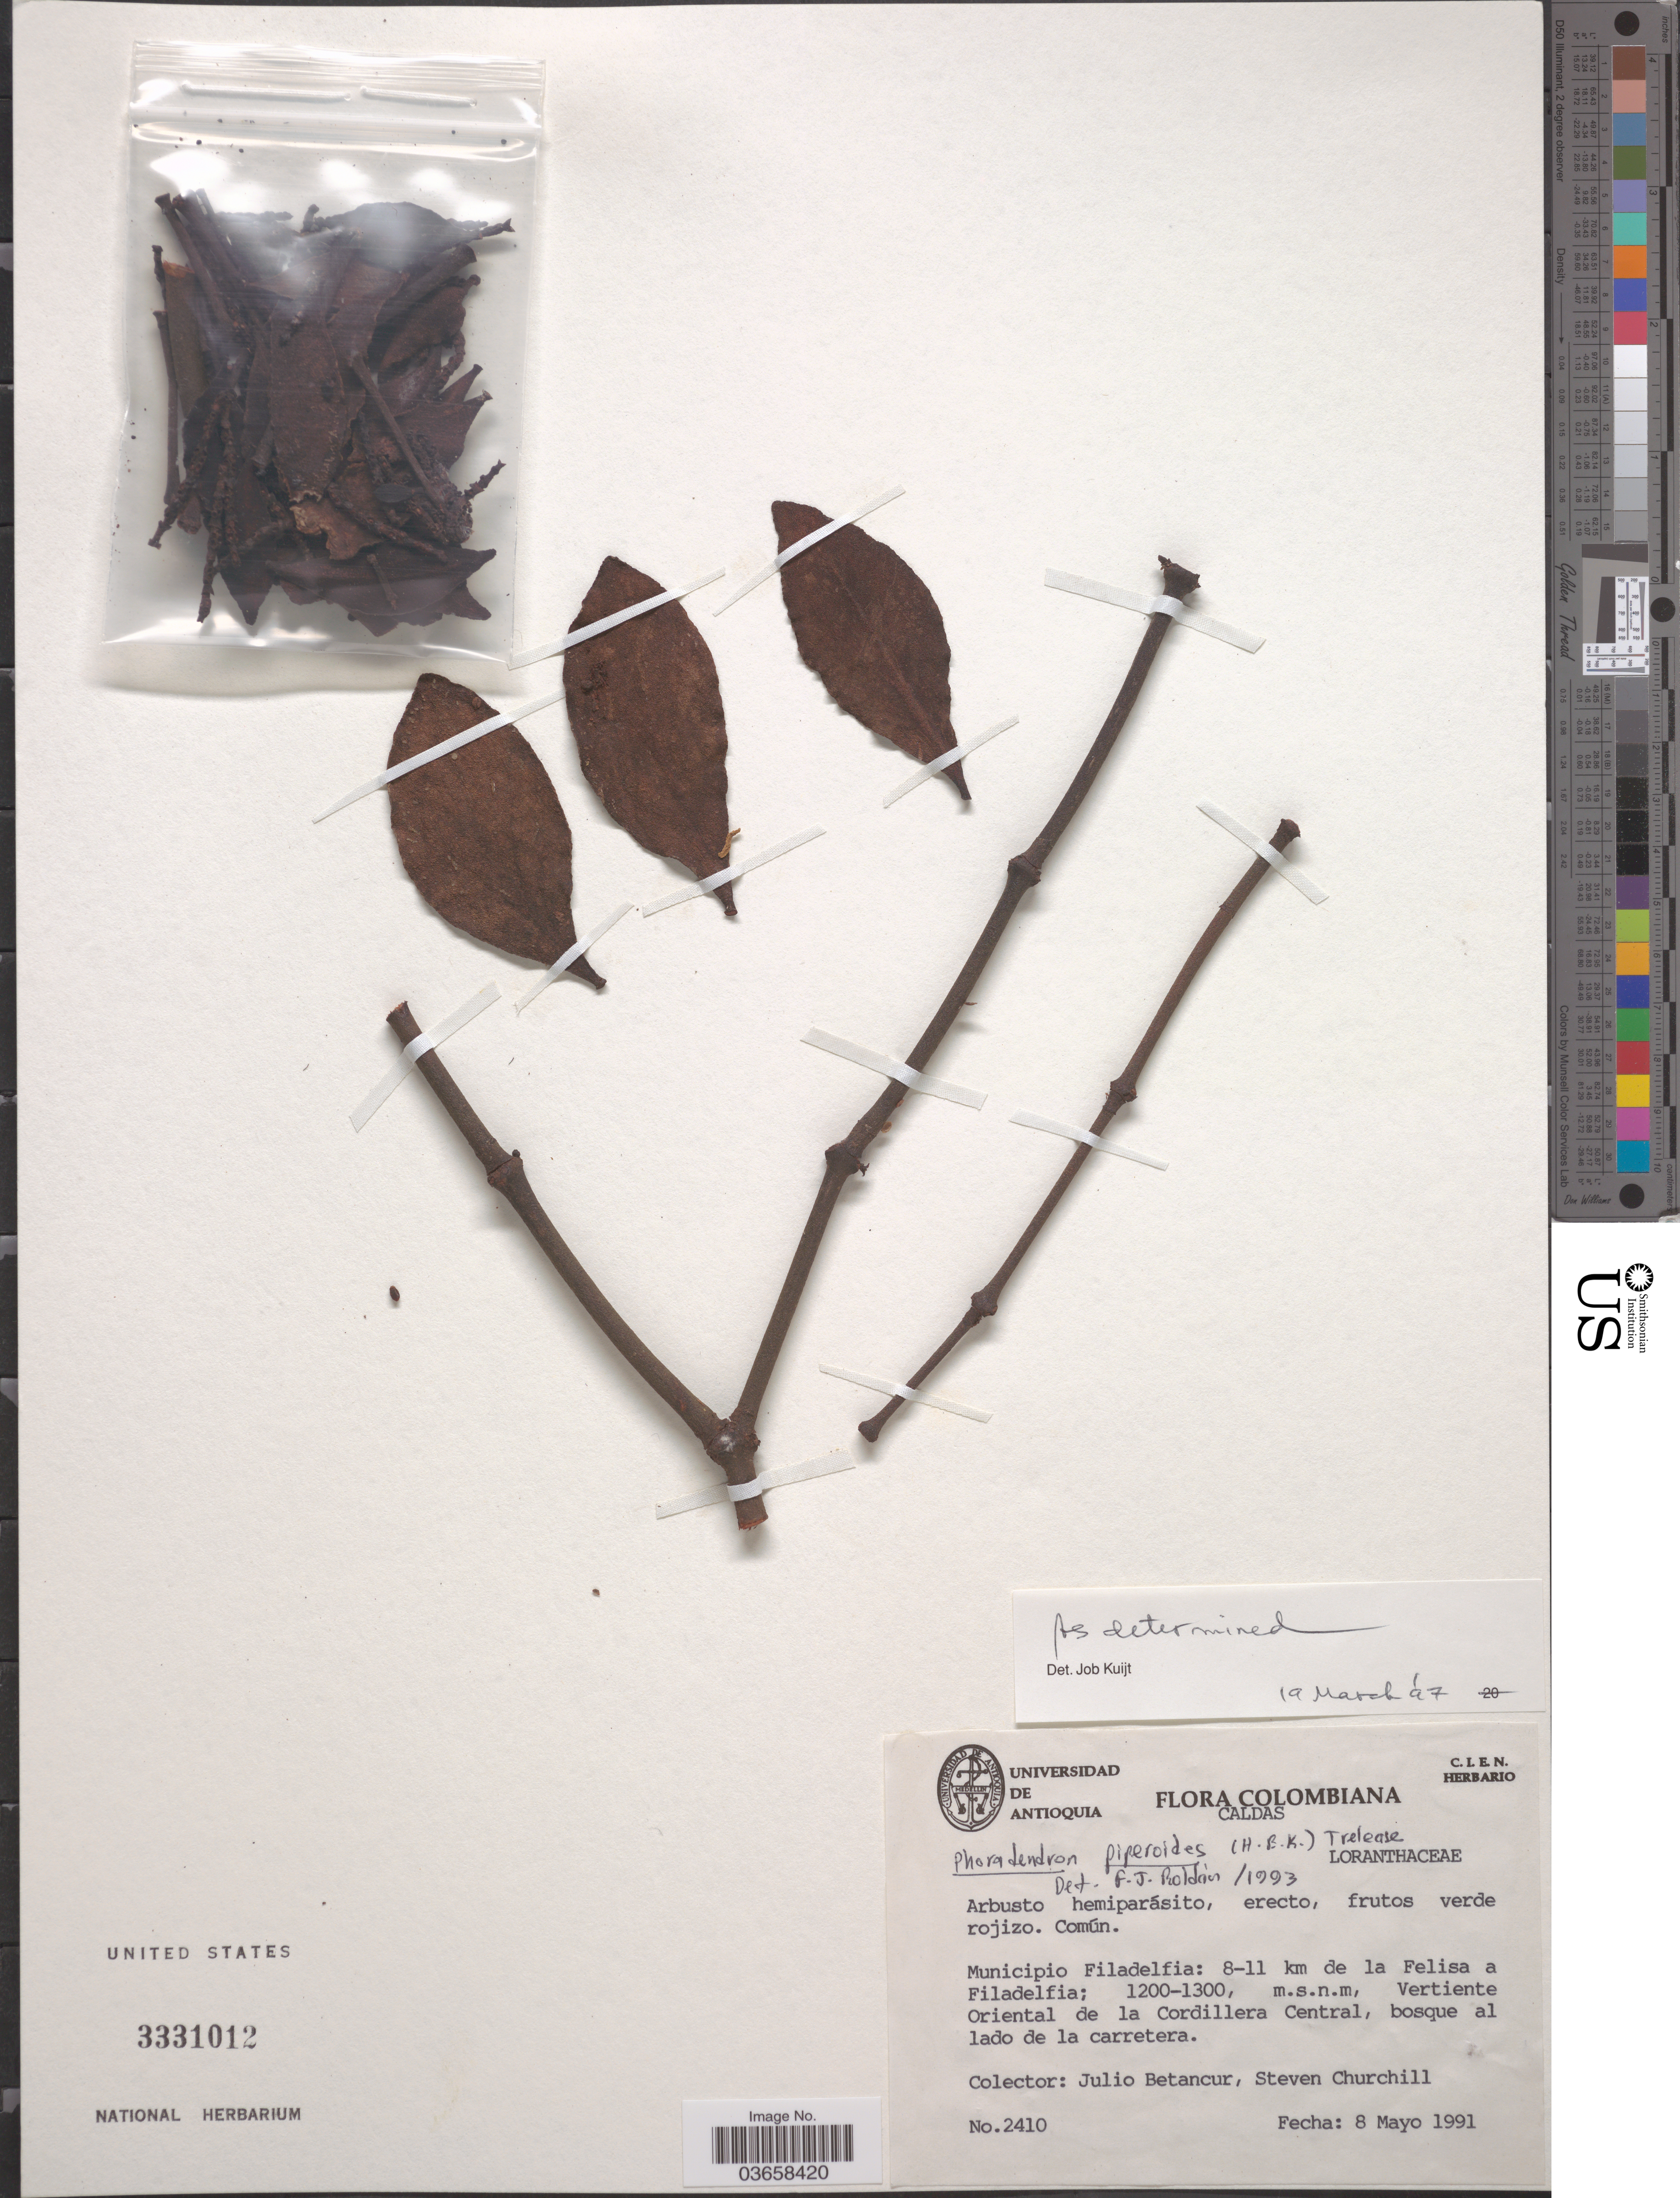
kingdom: Plantae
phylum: Tracheophyta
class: Magnoliopsida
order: Santalales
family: Viscaceae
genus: Phoradendron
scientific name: Phoradendron piperoides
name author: (Kunth) Trel.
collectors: J. Betancur & S. Churchill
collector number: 2410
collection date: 1991-05-08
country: Colombia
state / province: Caldas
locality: Municipio Filadelfia: 8-11 km de la Felisa a Filadelfia; Vertiente Oriental de la Cordillera Central, bosque al lado de la carretera.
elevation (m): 1200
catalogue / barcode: US 3331012